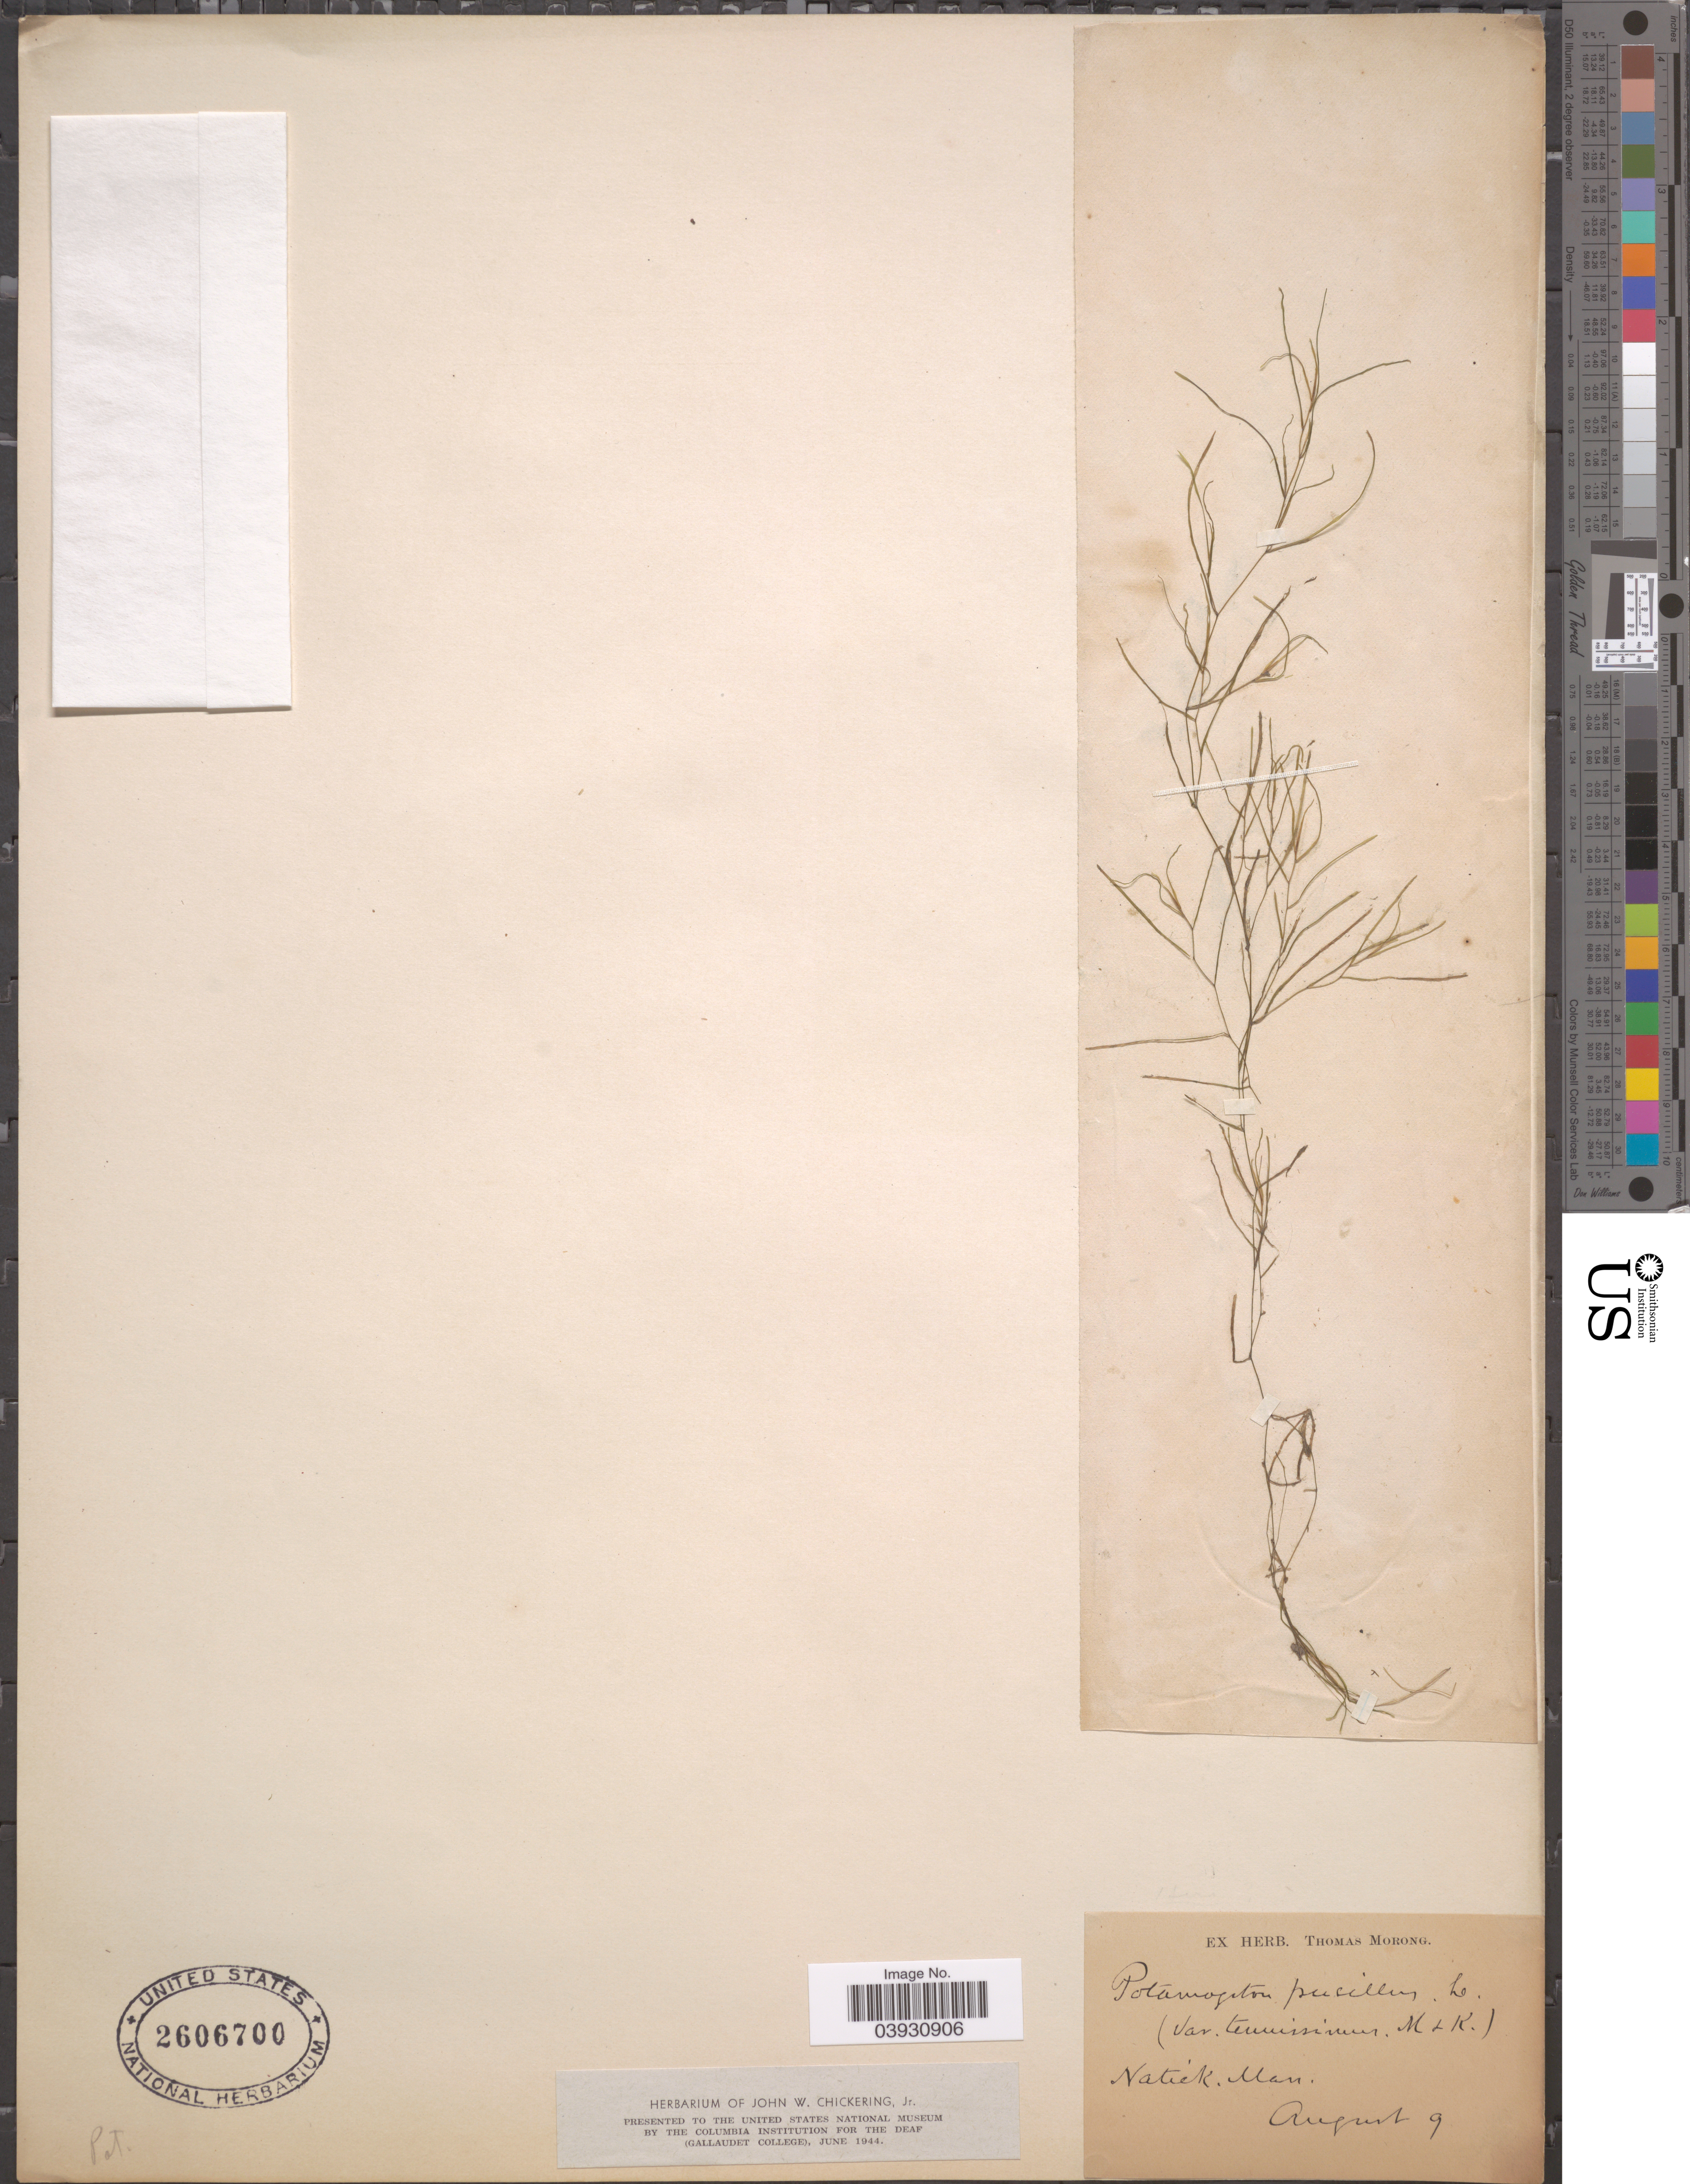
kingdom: Plantae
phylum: Tracheophyta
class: Liliopsida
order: Alismatales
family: Potamogetonaceae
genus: Potamogeton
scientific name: Potamogeton pusillus subsp. tenuissimus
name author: Mert. & W.D.J. Koch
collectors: ex Herb. T. Morong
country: United States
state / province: Massachusetts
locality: Natick.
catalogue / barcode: US 2606700